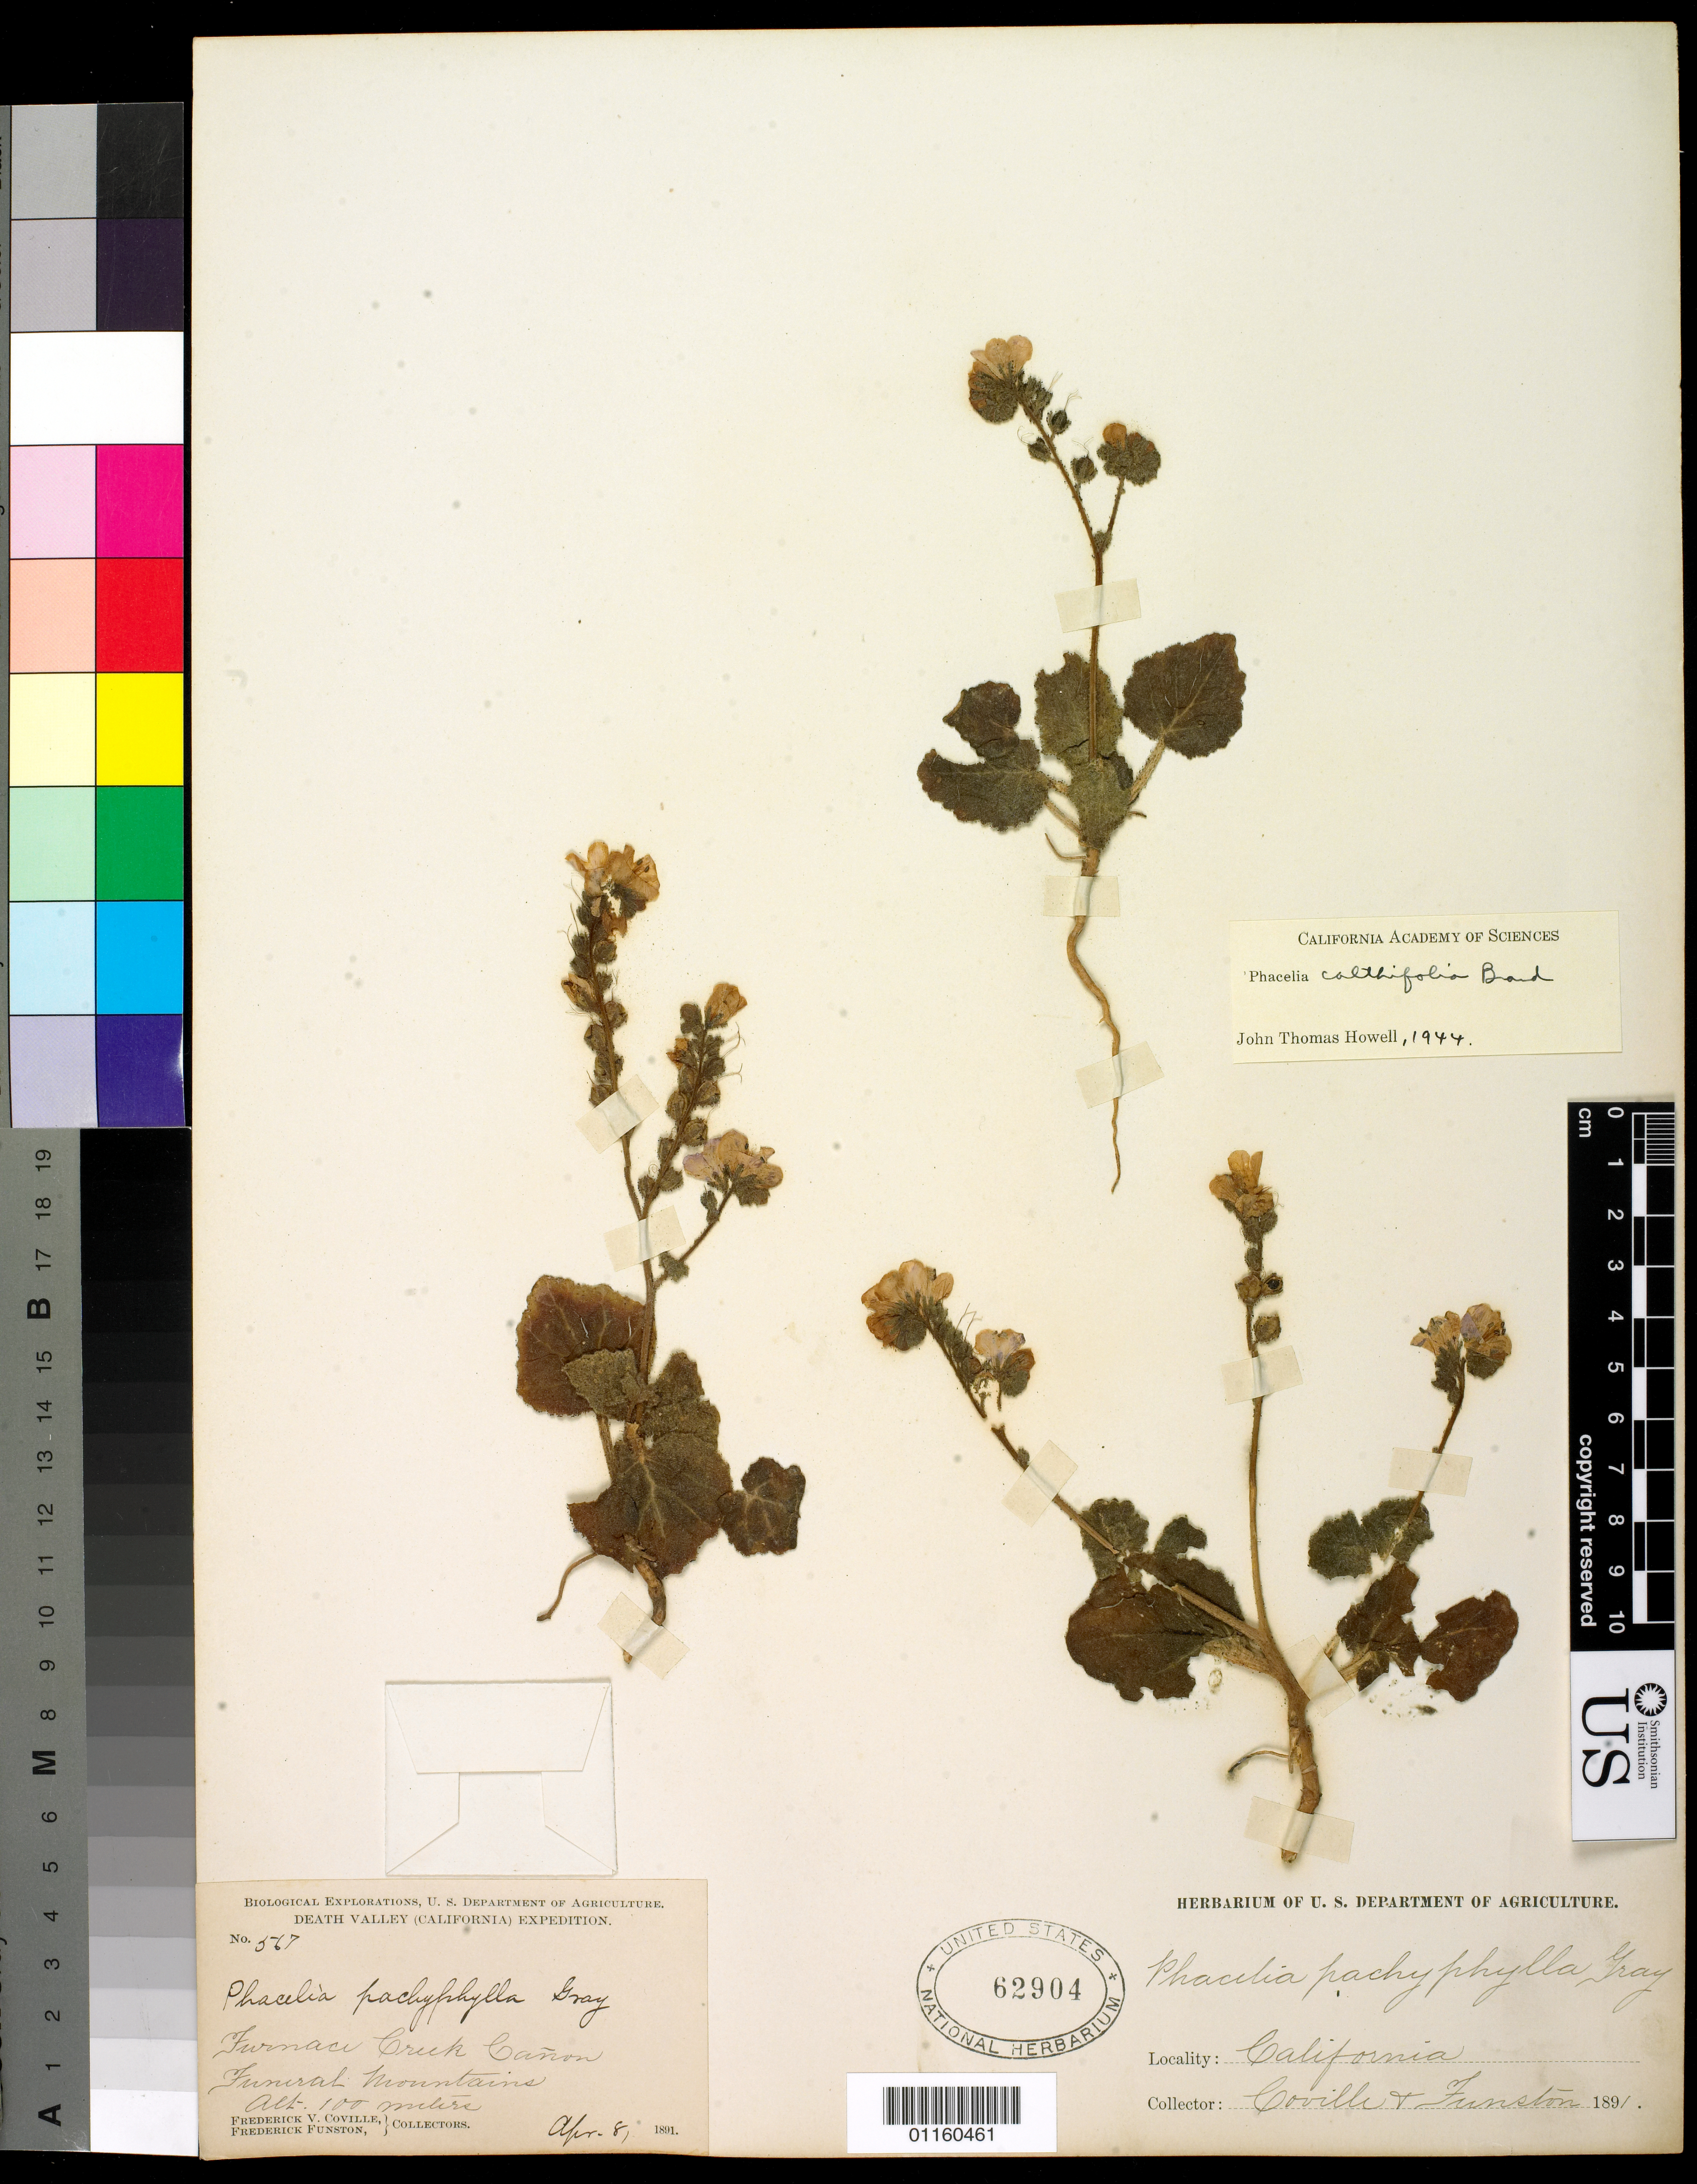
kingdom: Plantae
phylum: Tracheophyta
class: Magnoliopsida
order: Boraginales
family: Hydrophyllaceae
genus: Phacelia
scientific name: Phacelia calthifolia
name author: Brand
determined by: Howell, J. T.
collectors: F. V. Coville & F. Funston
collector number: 567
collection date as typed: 8 Apr 1891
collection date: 1891-04-08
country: United States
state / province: California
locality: Furnace Creek Canyon, Funeral Mts.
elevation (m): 100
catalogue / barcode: US 62904